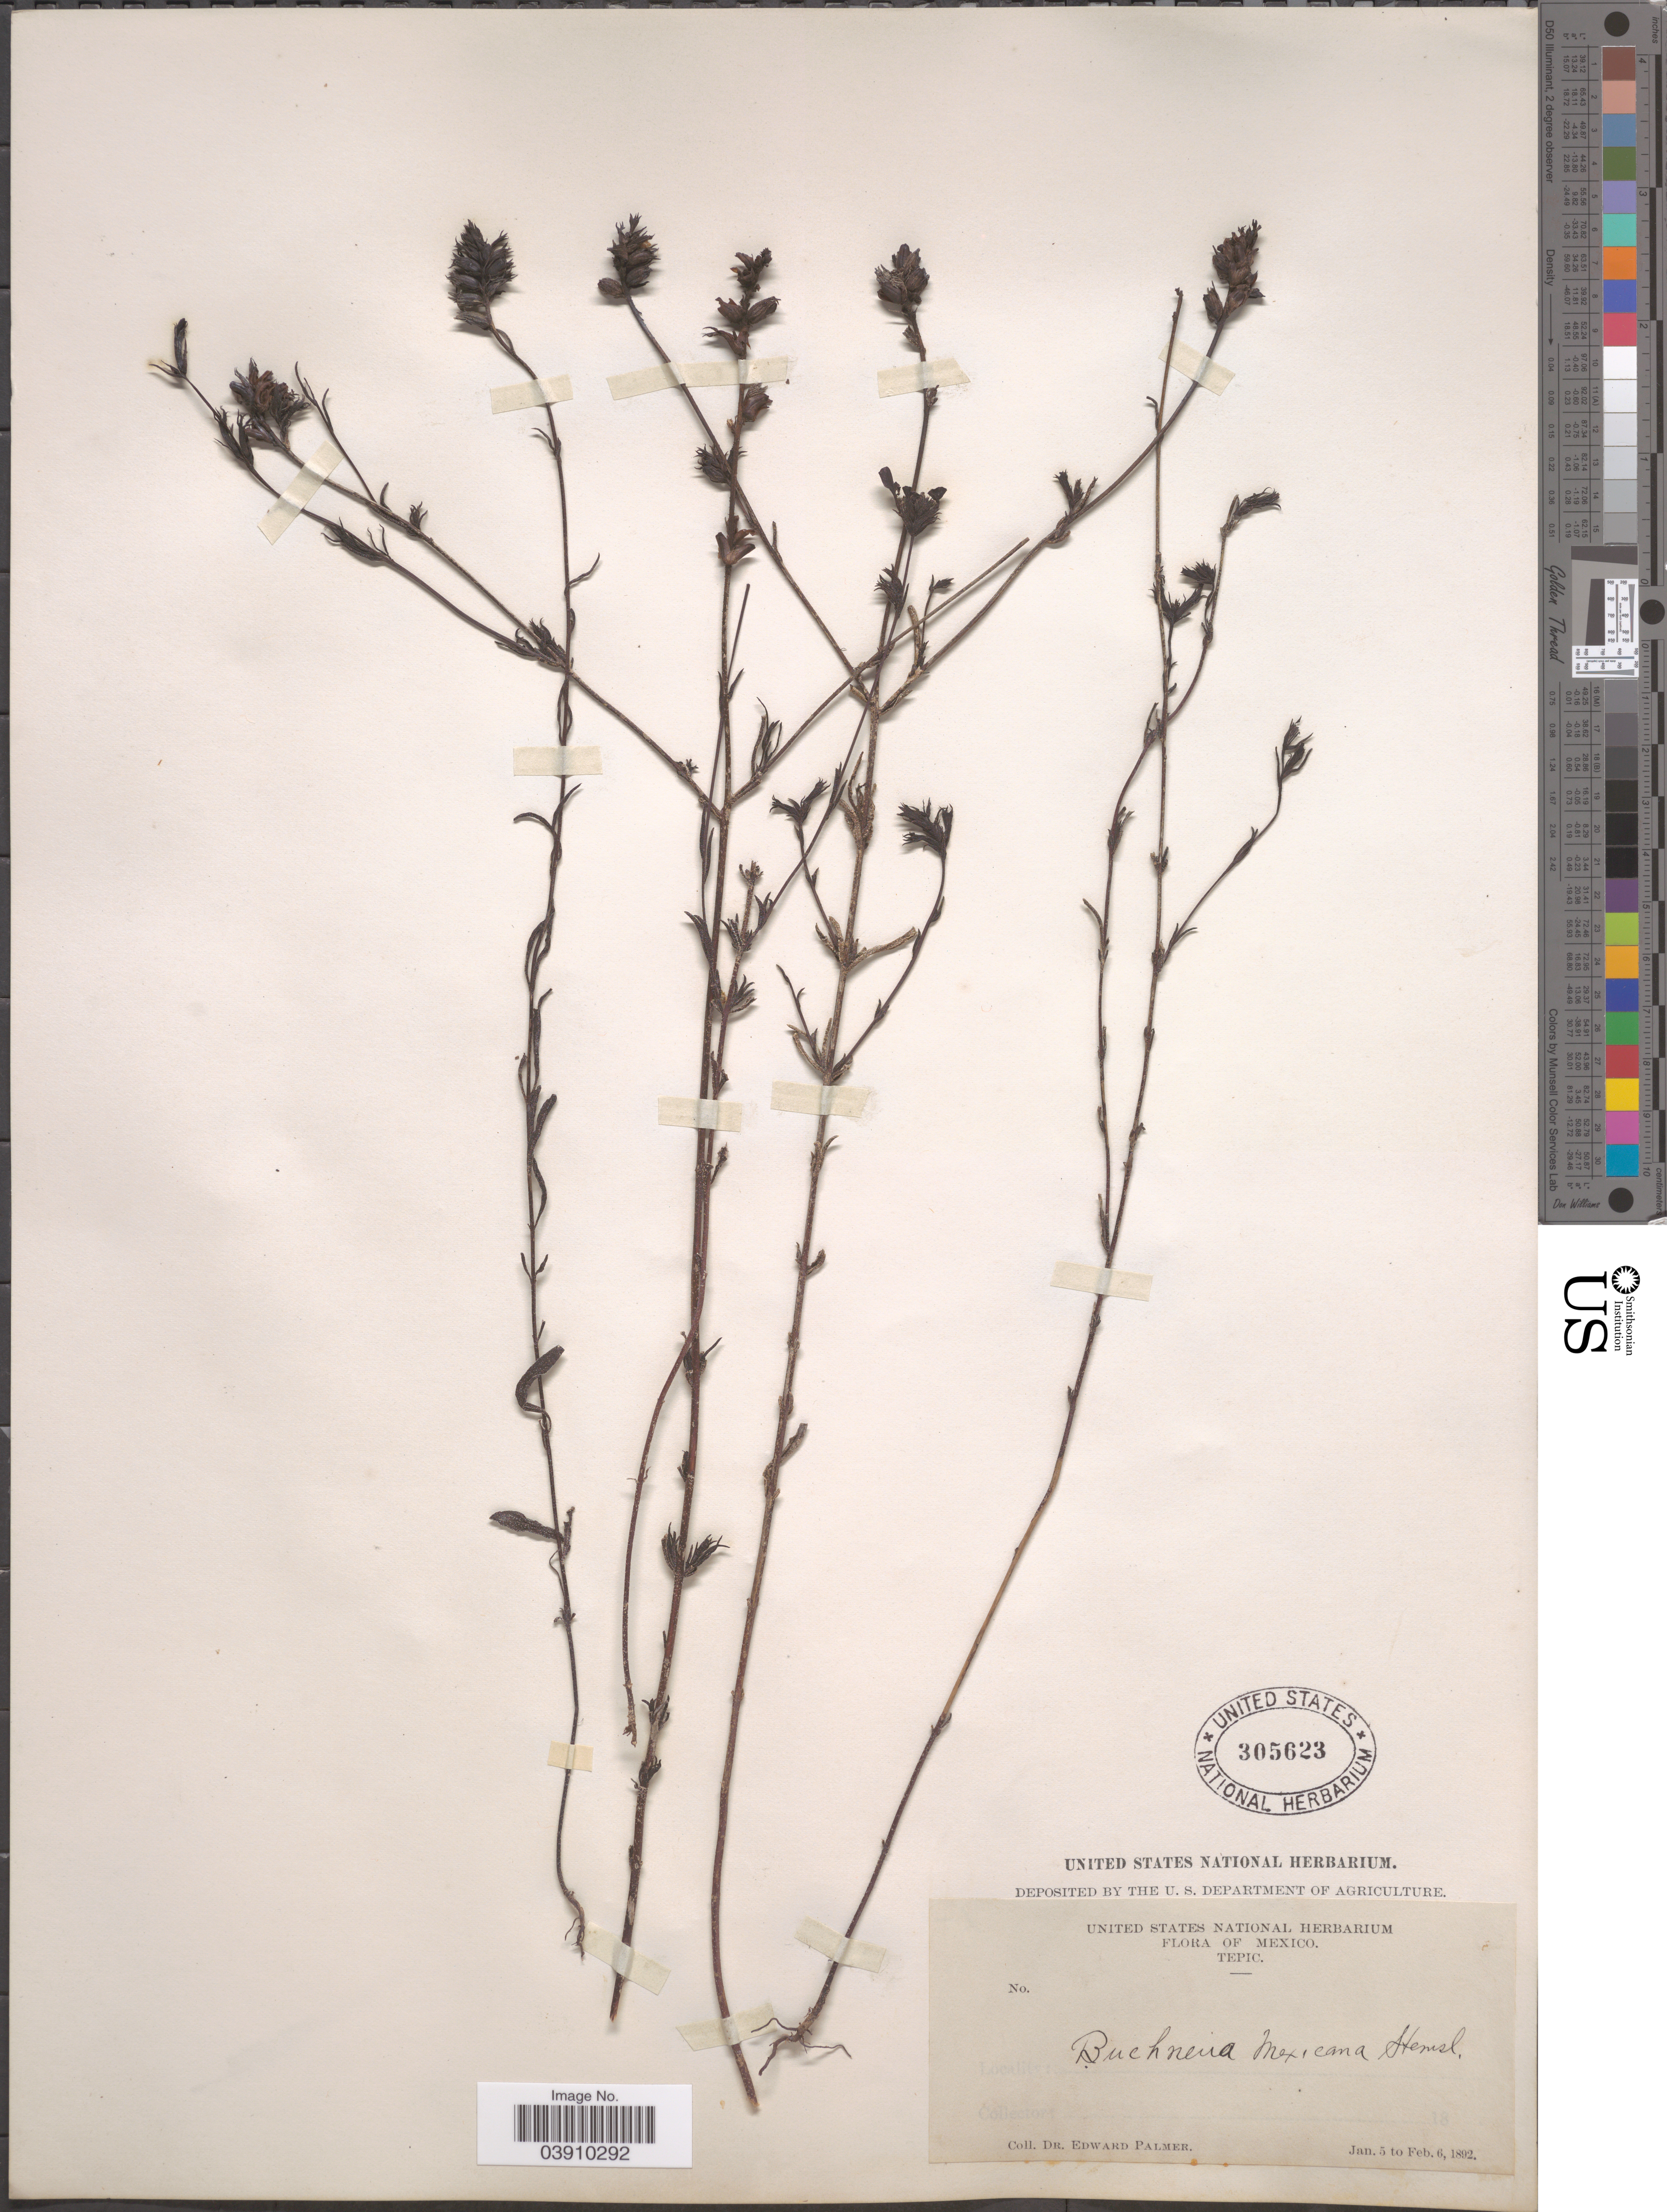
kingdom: Plantae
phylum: Tracheophyta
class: Magnoliopsida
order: Lamiales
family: Orobanchaceae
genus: Buchnera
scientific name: Buchnera pusilla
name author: Kunth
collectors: E. Palmer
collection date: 1892-01-05/1892-02-06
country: Mexico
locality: Tepic.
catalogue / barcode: US 305623